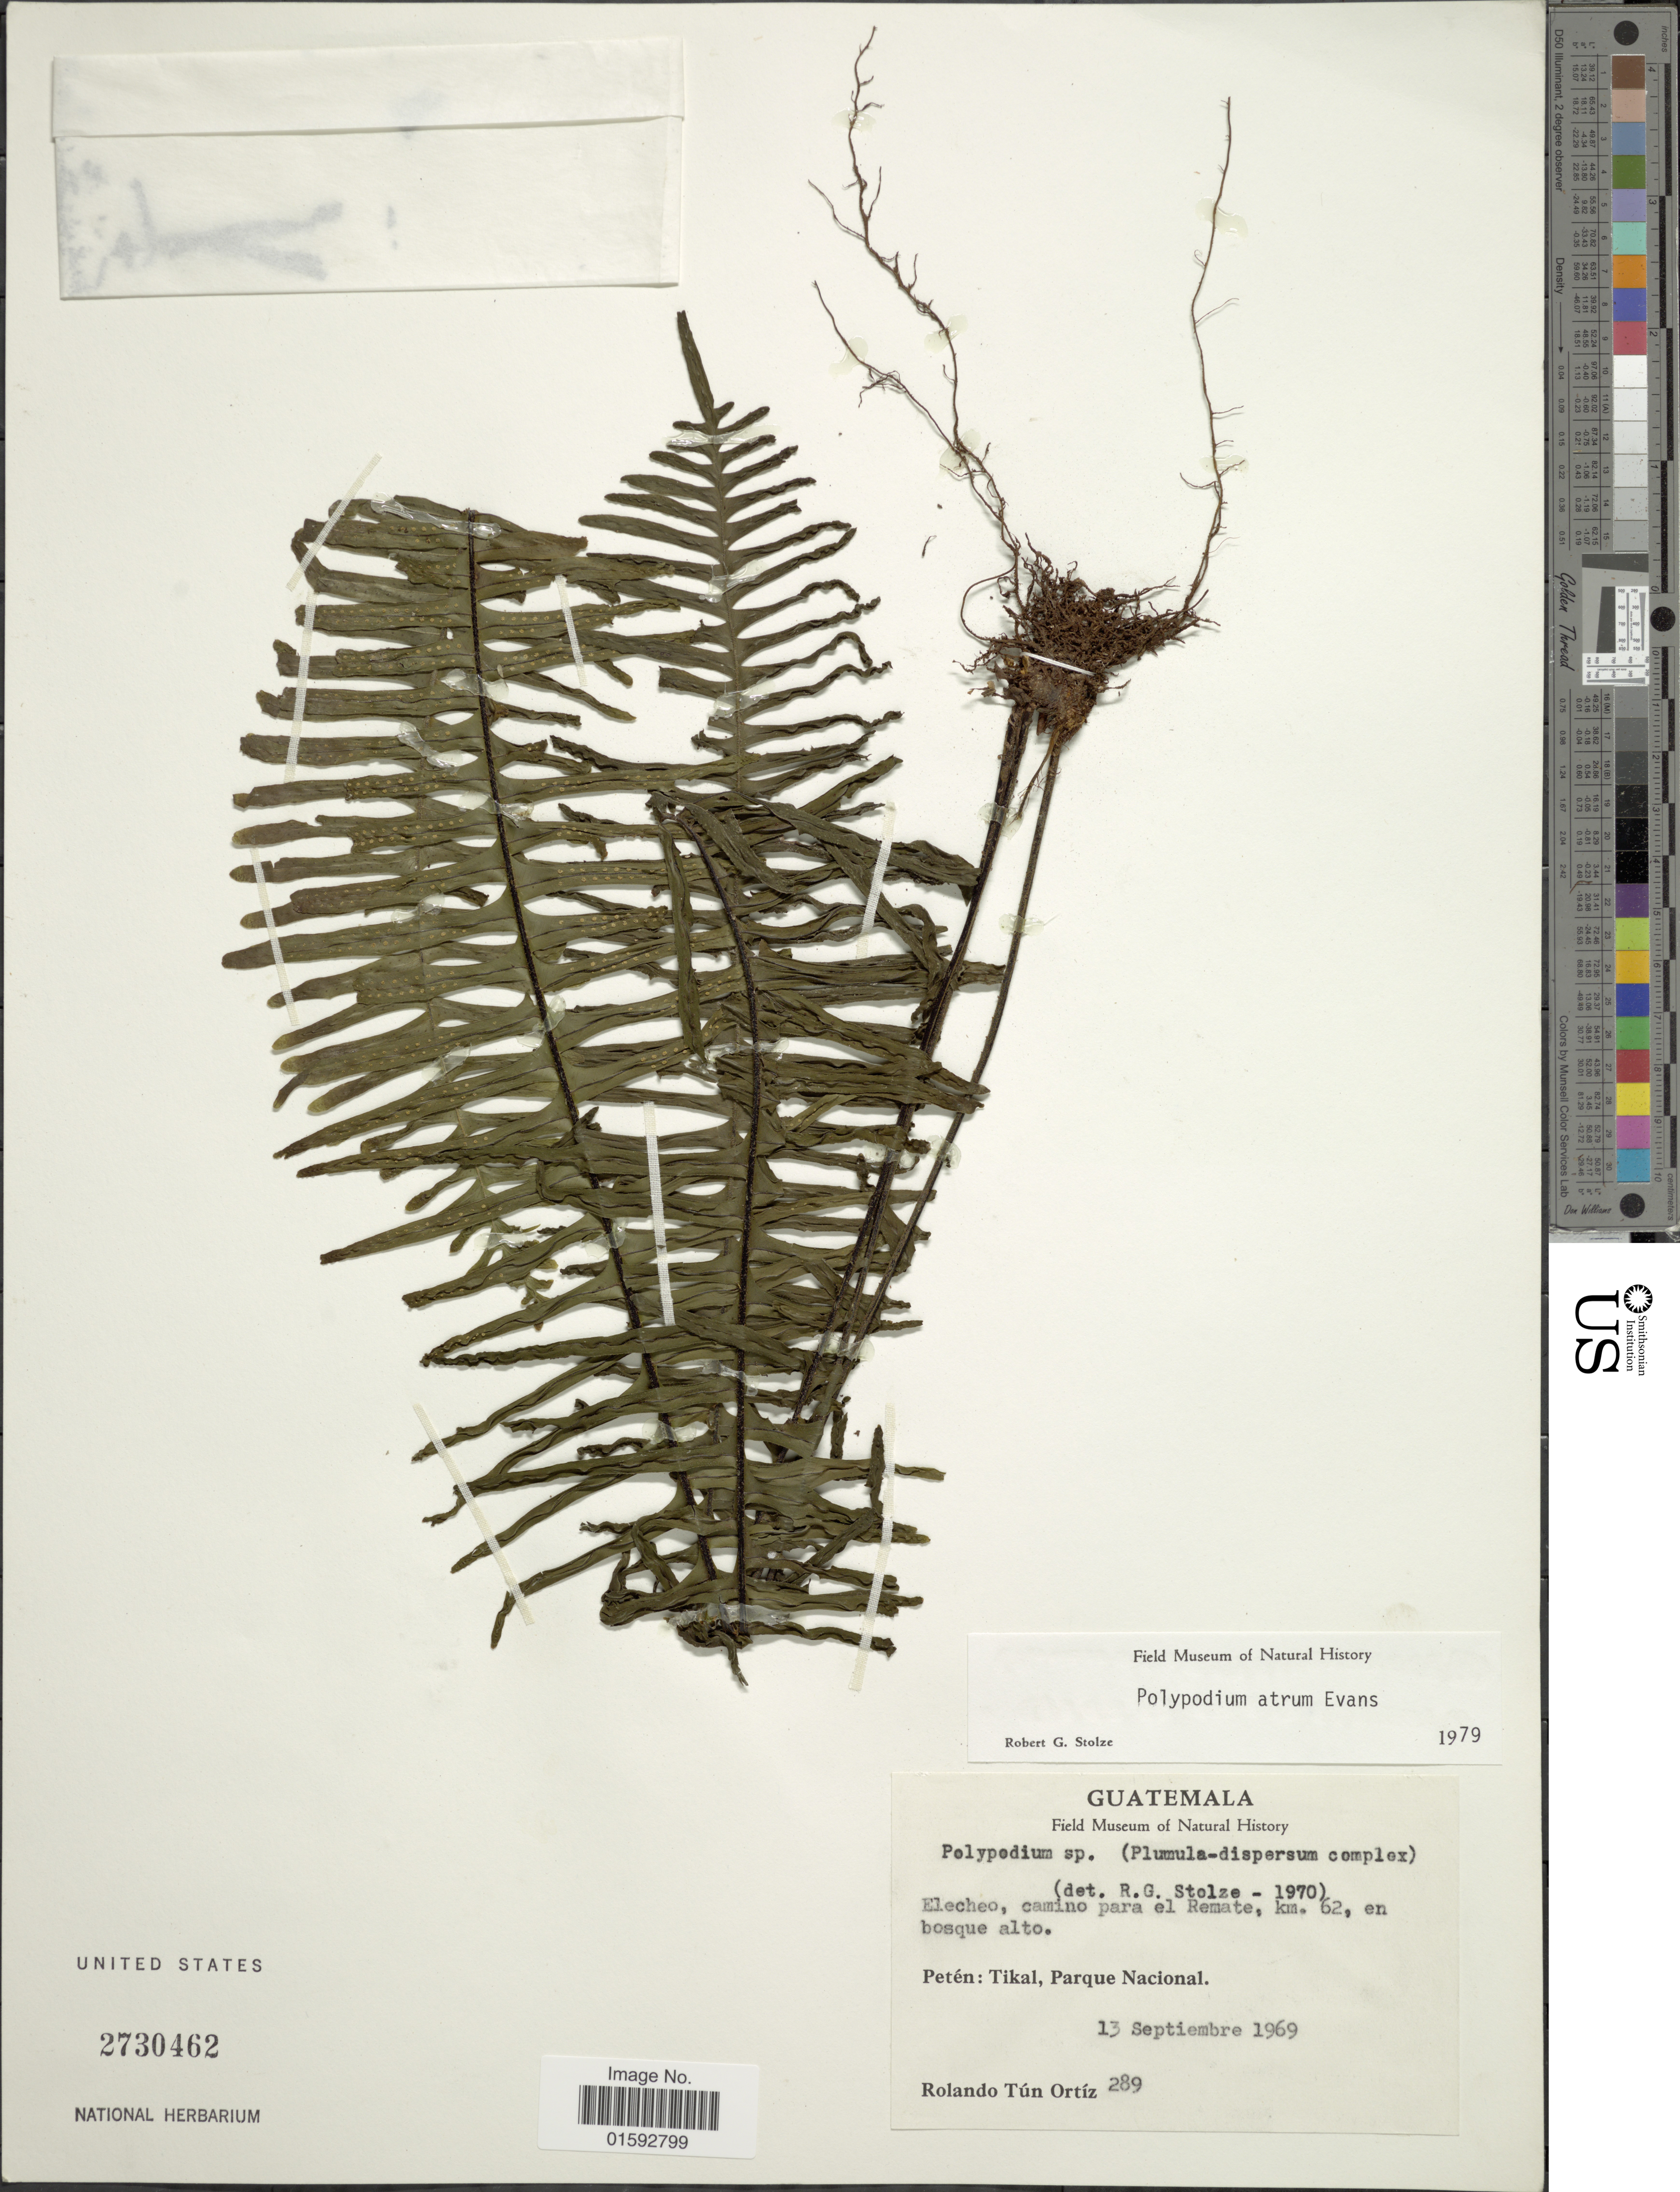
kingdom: Plantae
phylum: Tracheophyta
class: Polypodiopsida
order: Polypodiales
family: Polypodiaceae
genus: Pecluma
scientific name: Pecluma atra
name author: (Rosenst.) M.G. Price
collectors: R. T. Ortíz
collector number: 289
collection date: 1969-09-13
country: Guatemala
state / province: El Petén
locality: Elecheo, camino para el Remate, km. 62, en bosque alto, Tikal, Parque Nacional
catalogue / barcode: US 2730462